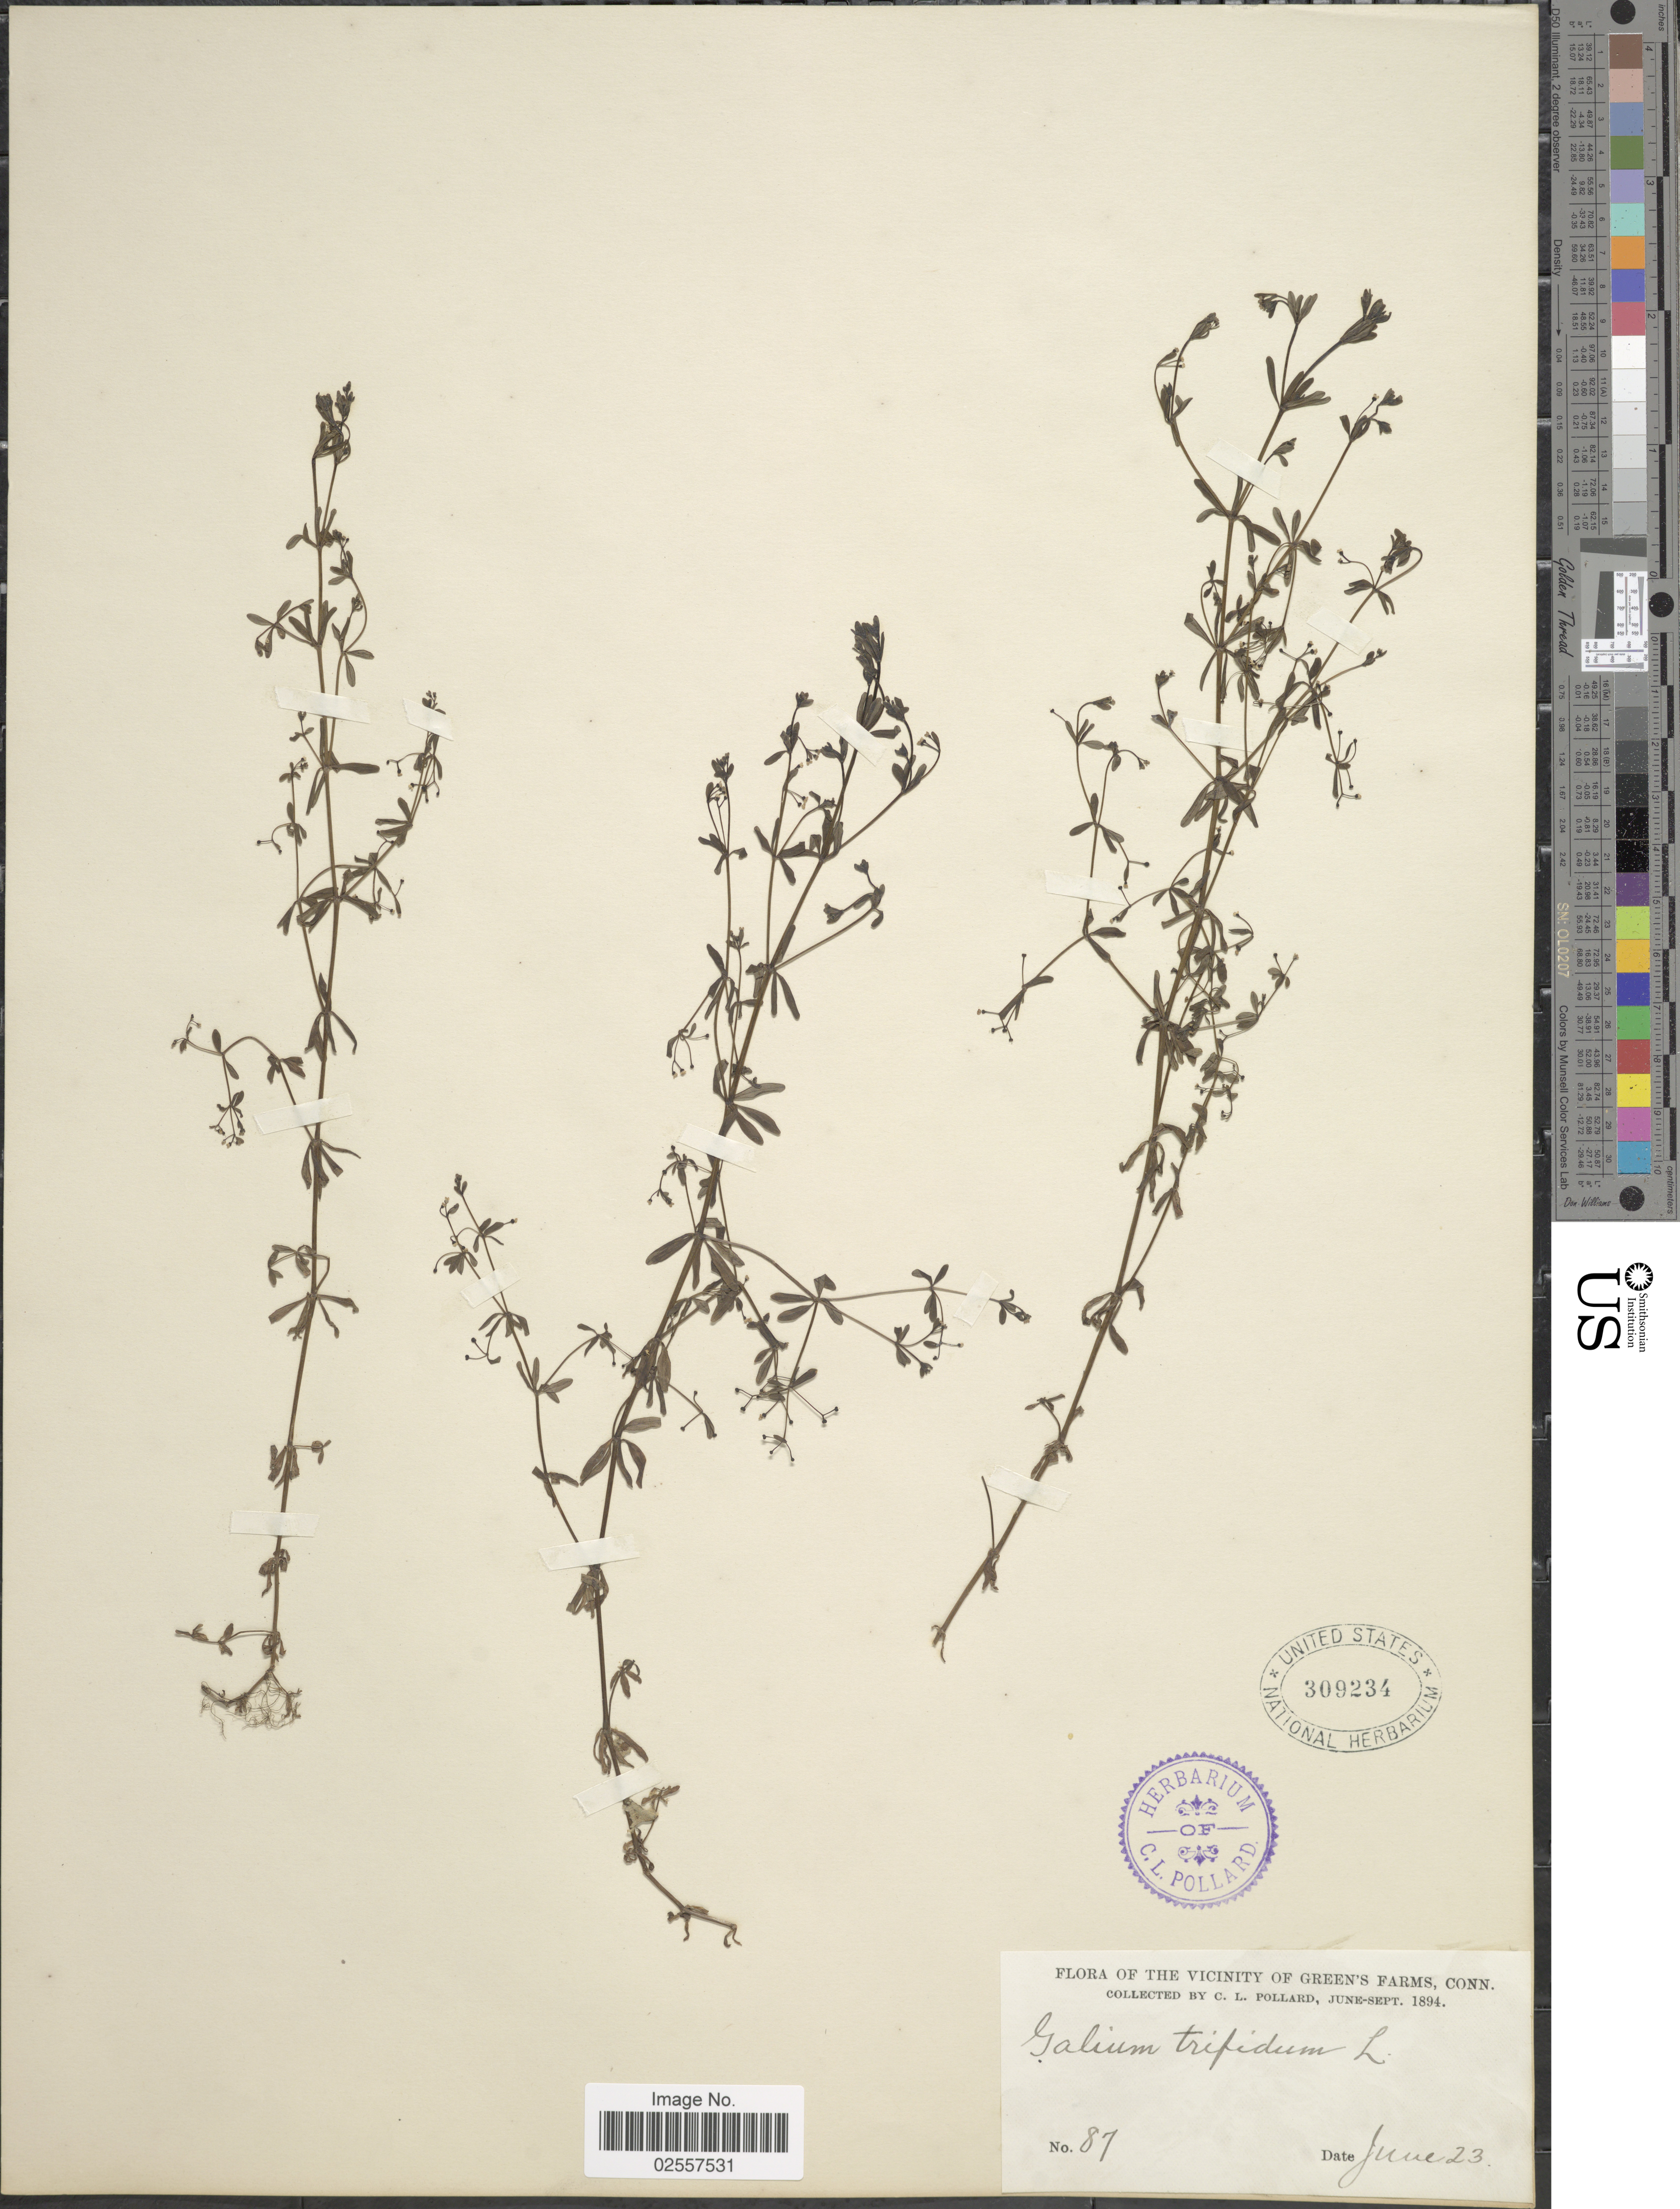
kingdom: Plantae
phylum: Tracheophyta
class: Magnoliopsida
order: Gentianales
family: Rubiaceae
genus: Galium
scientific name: Galium claytoni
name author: Michx.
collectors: C. L. Pollard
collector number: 87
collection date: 1894-06-23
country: United States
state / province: Connecticut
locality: The Vicinity of Green's Farms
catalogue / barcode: US 309234